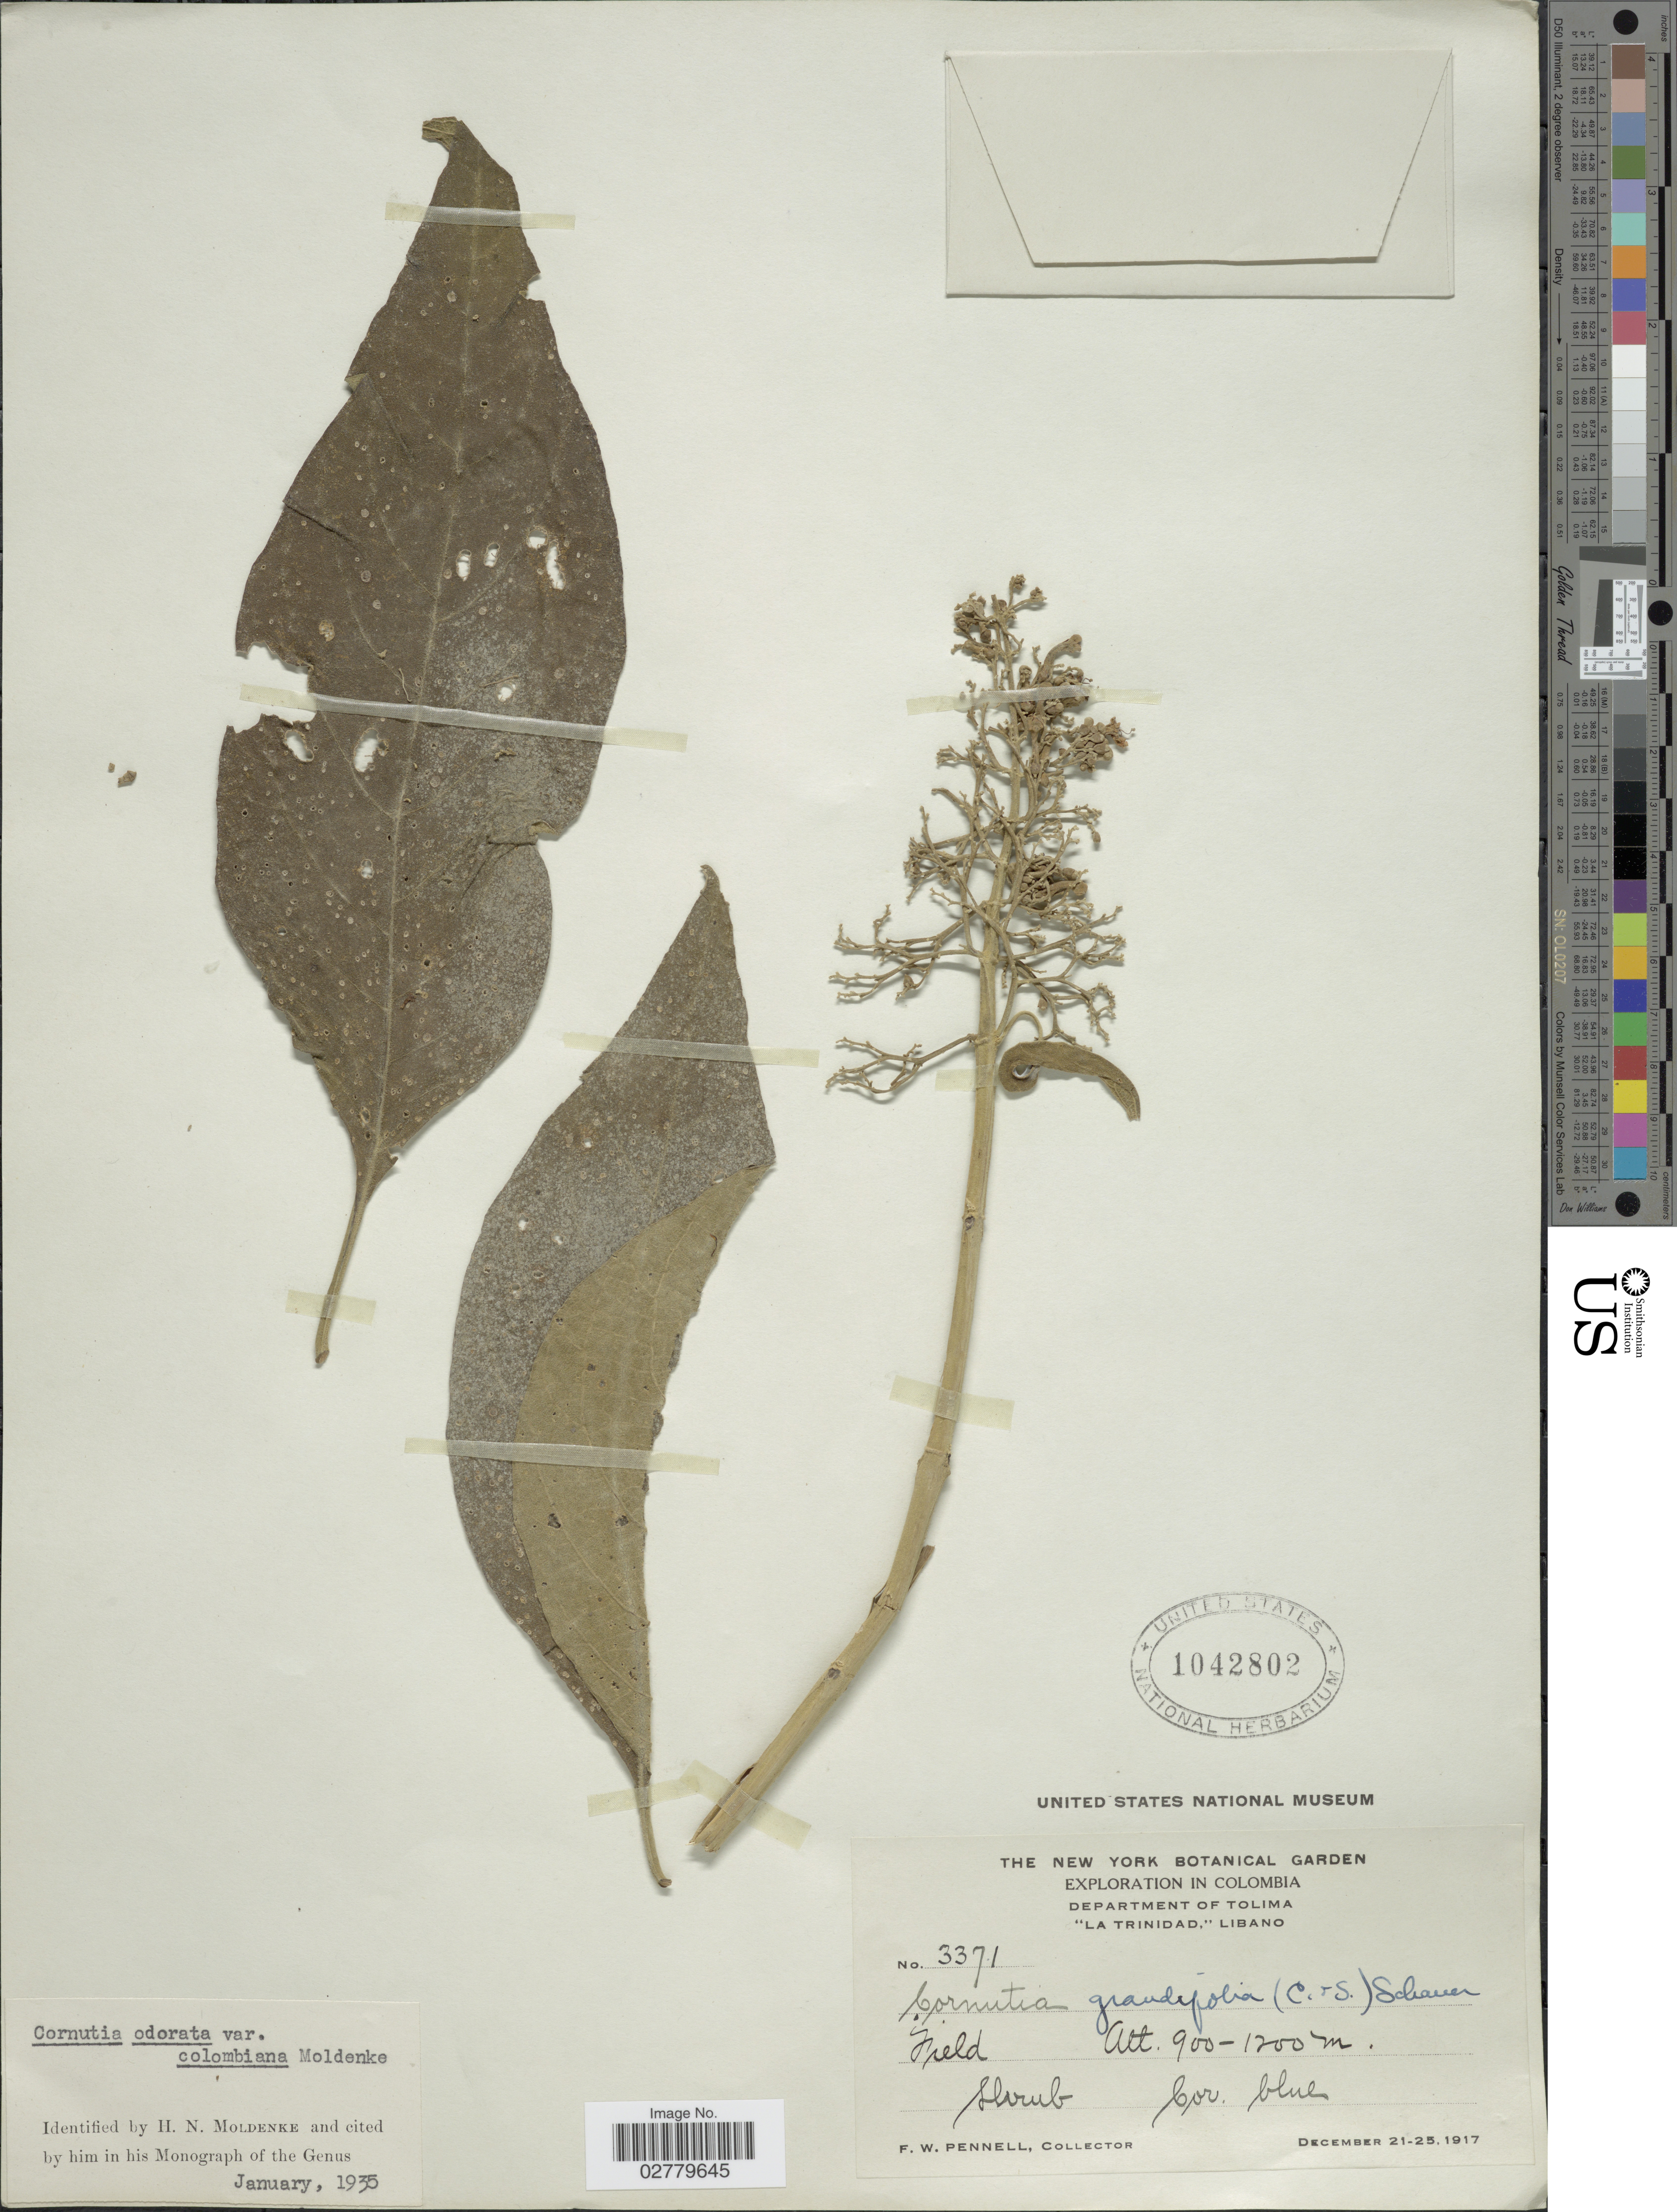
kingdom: Plantae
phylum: Tracheophyta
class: Magnoliopsida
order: Lamiales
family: Lamiaceae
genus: Cornutia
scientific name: Cornutia odorata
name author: (Poepp.) Schauer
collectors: F. W. Pennell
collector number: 3371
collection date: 1917-12-21/1917-12-25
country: Colombia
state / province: Tolima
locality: Department of Tolima. 'La Trinidad,' Libano.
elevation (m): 900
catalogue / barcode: US 1042802